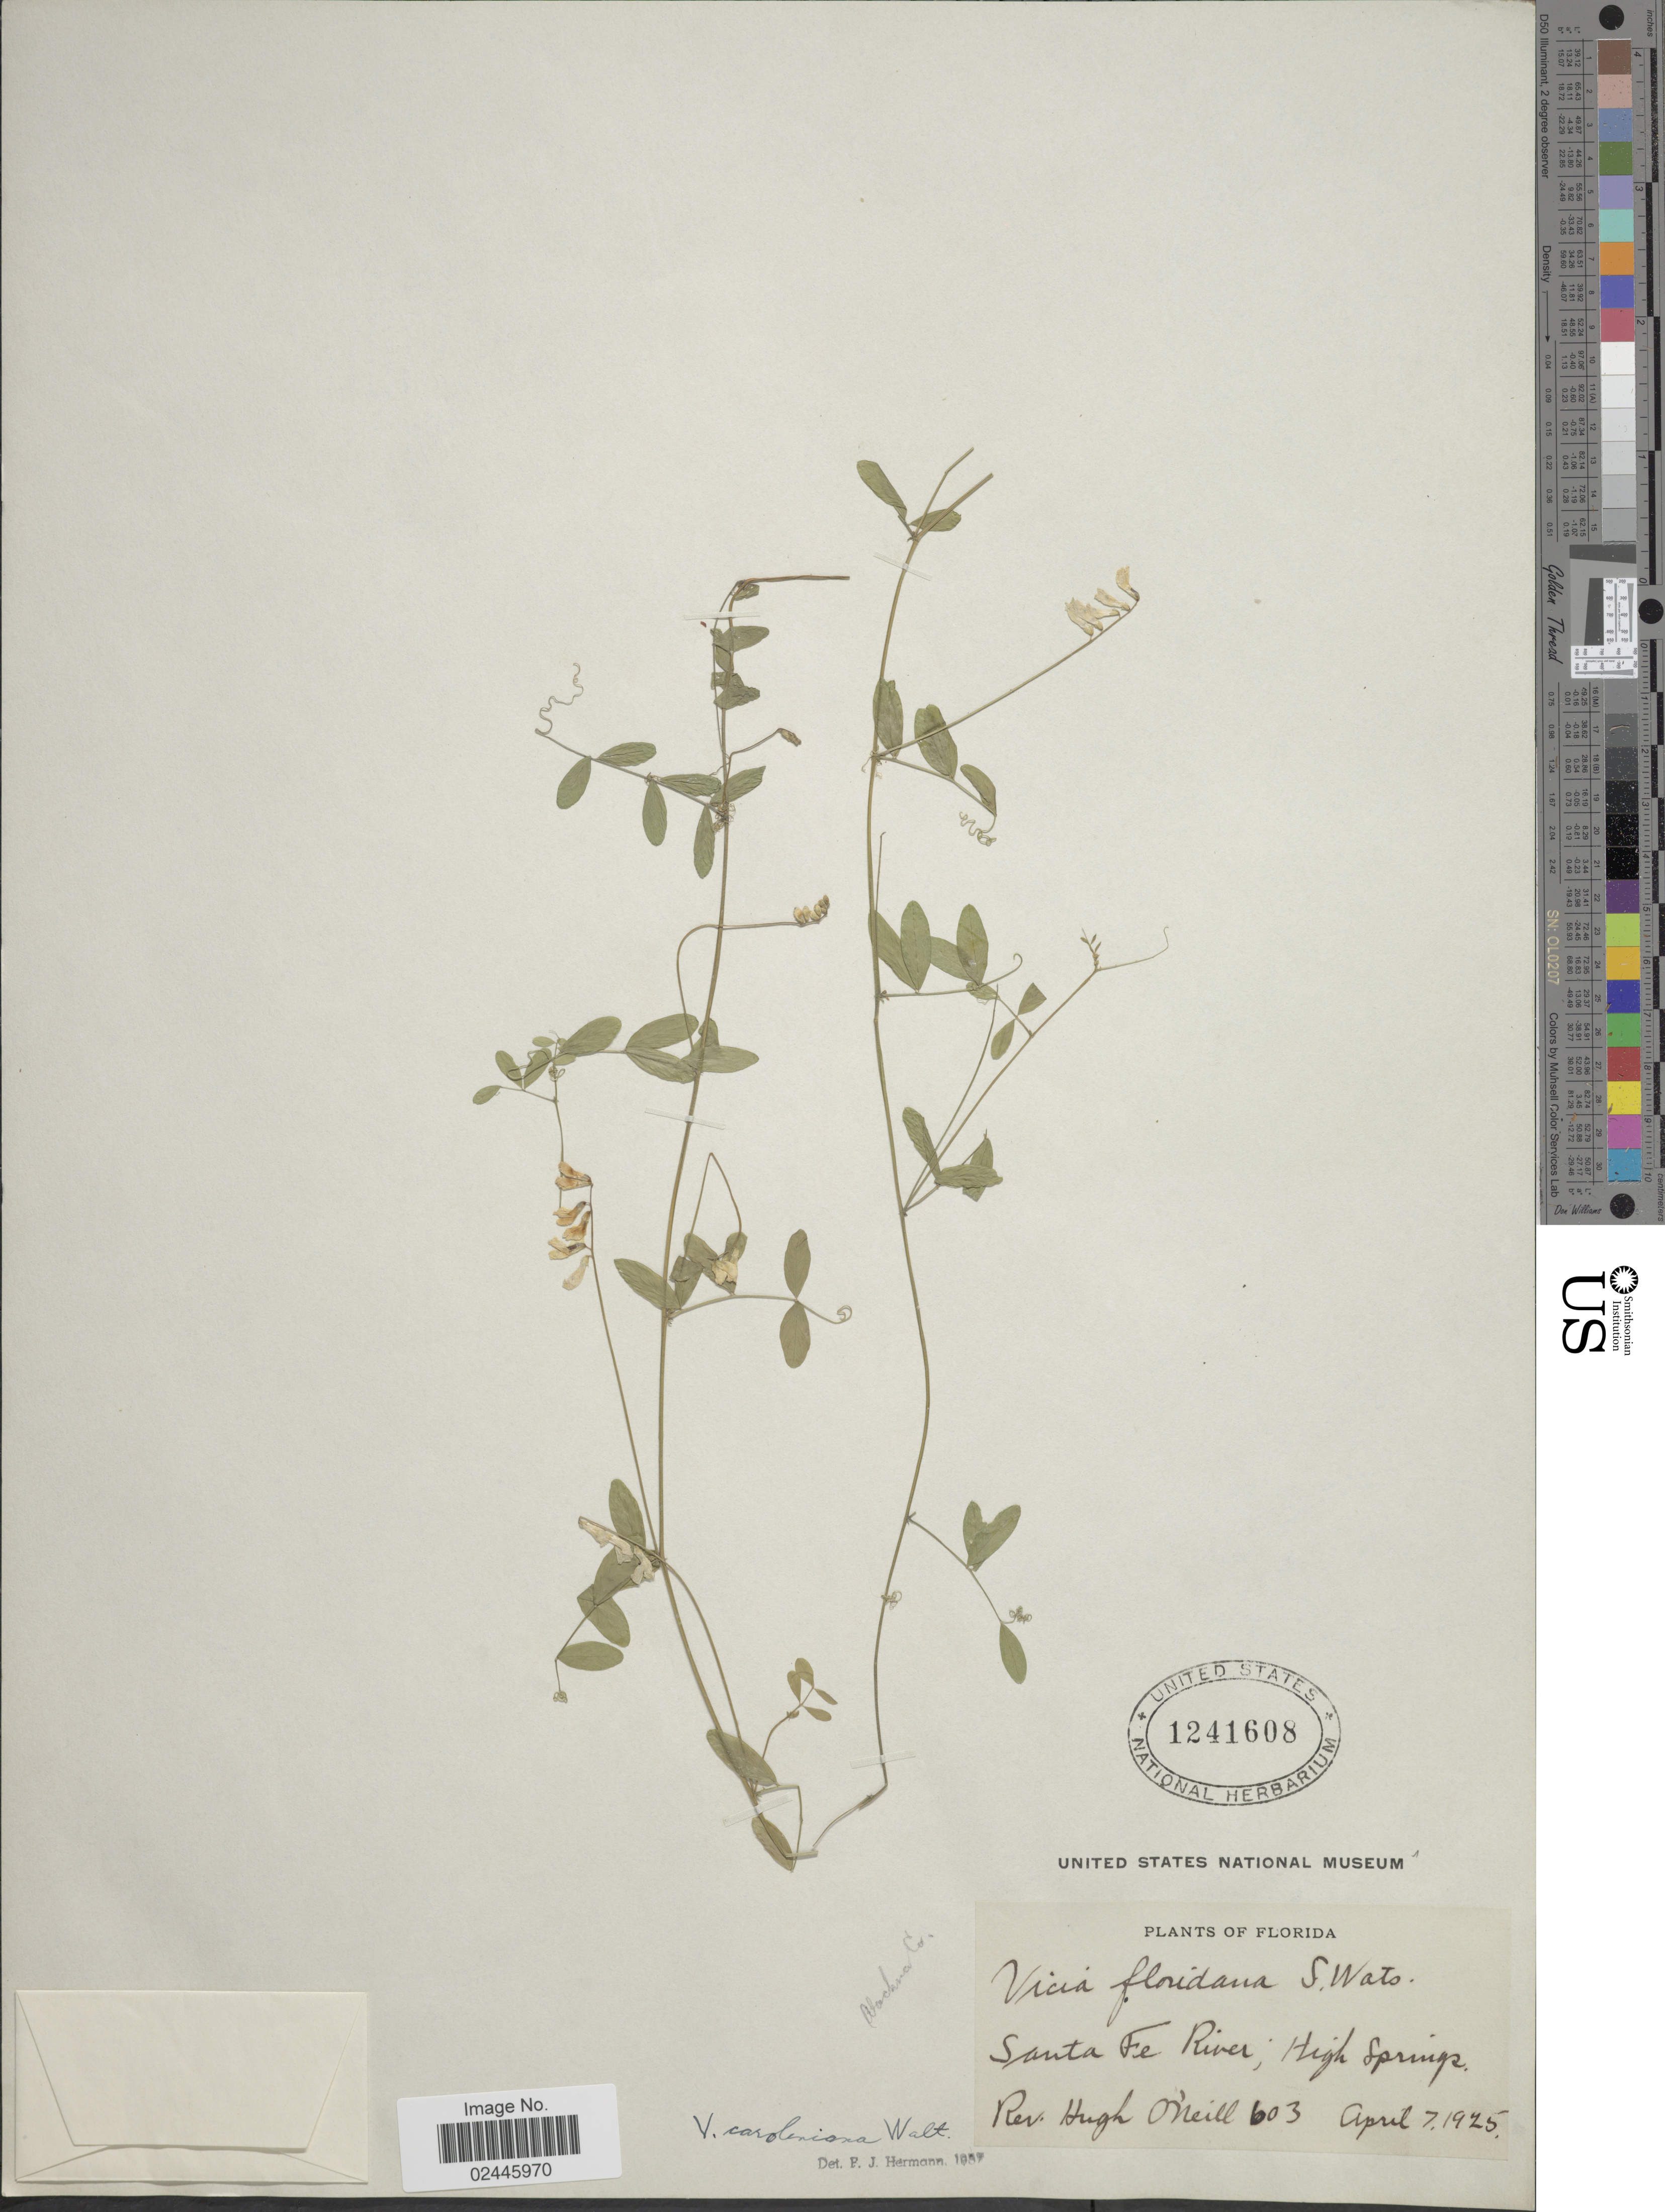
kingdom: Plantae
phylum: Tracheophyta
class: Magnoliopsida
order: Fabales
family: Fabaceae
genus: Vicia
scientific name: Vicia caroliniana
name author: Walter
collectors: H. O'Neill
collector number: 603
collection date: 1925-04-07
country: United States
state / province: Florida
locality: Santa Fe River; High Springs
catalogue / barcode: US 1241608